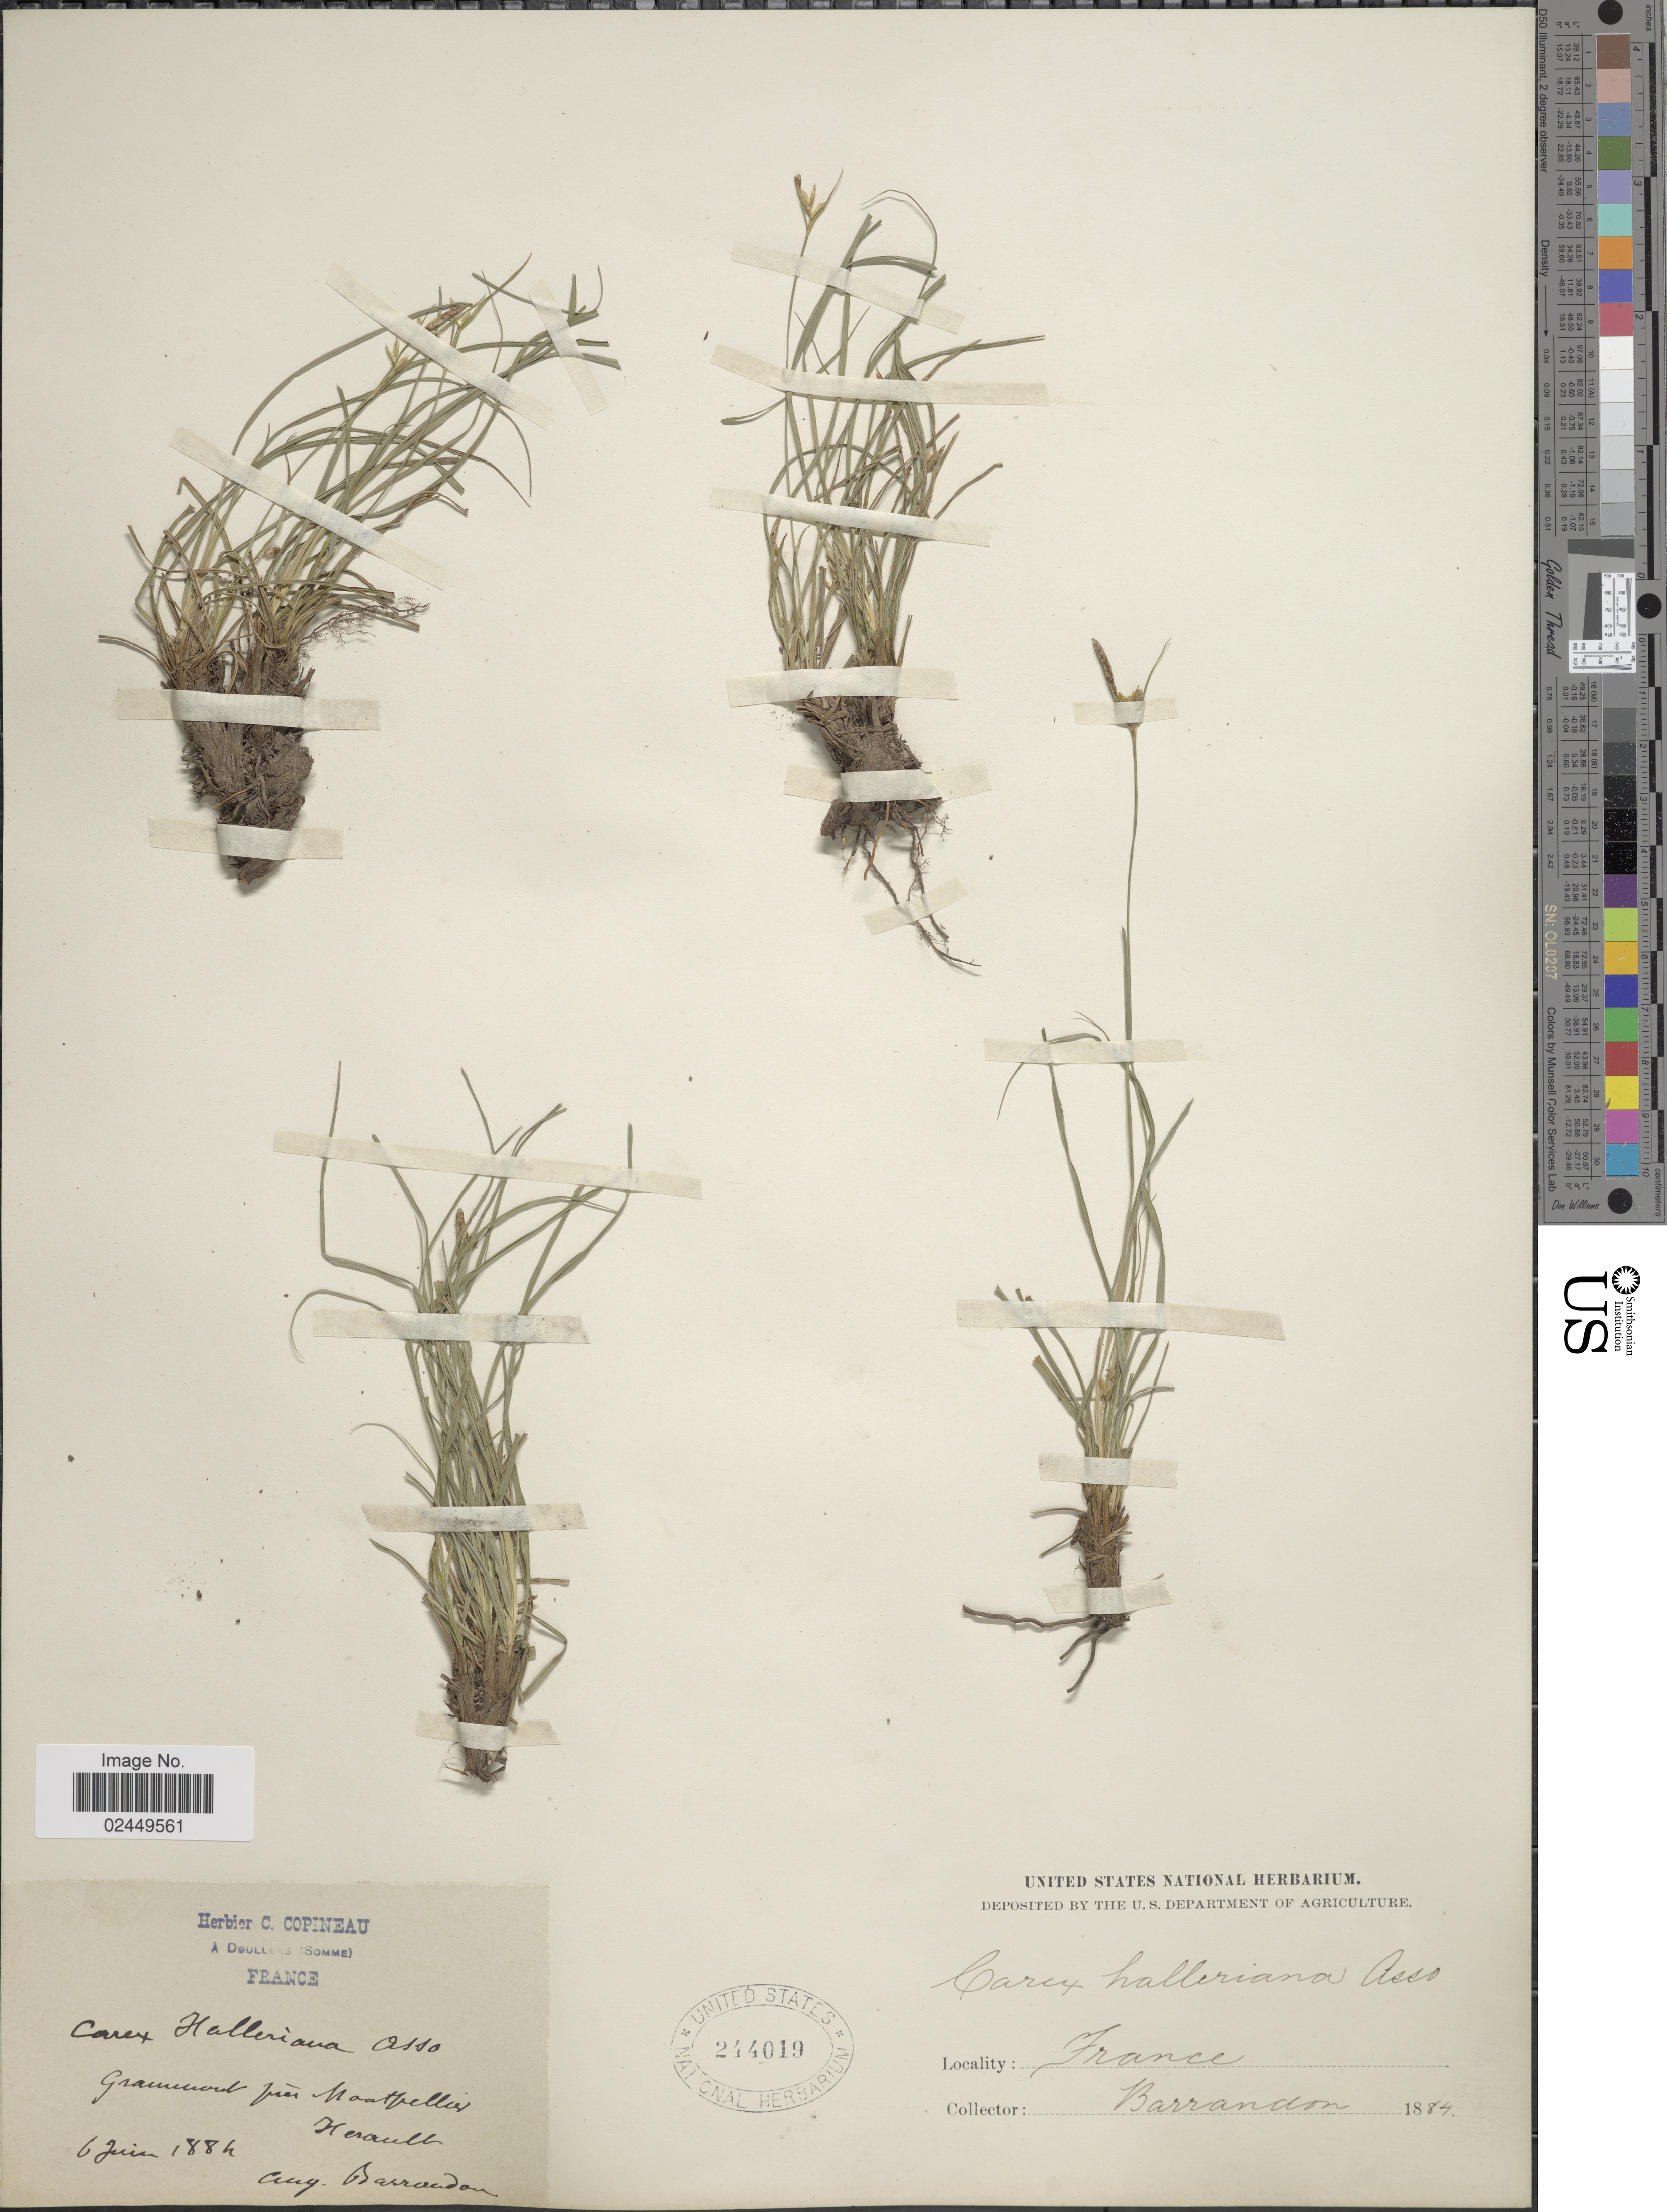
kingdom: Plantae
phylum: Tracheophyta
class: Liliopsida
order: Poales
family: Cyperaceae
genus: Carex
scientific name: Carex halleriana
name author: Asso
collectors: A. Barrandon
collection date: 1884-06-06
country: France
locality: France. Grammont pres Montpellier Herault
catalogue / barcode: US 244019